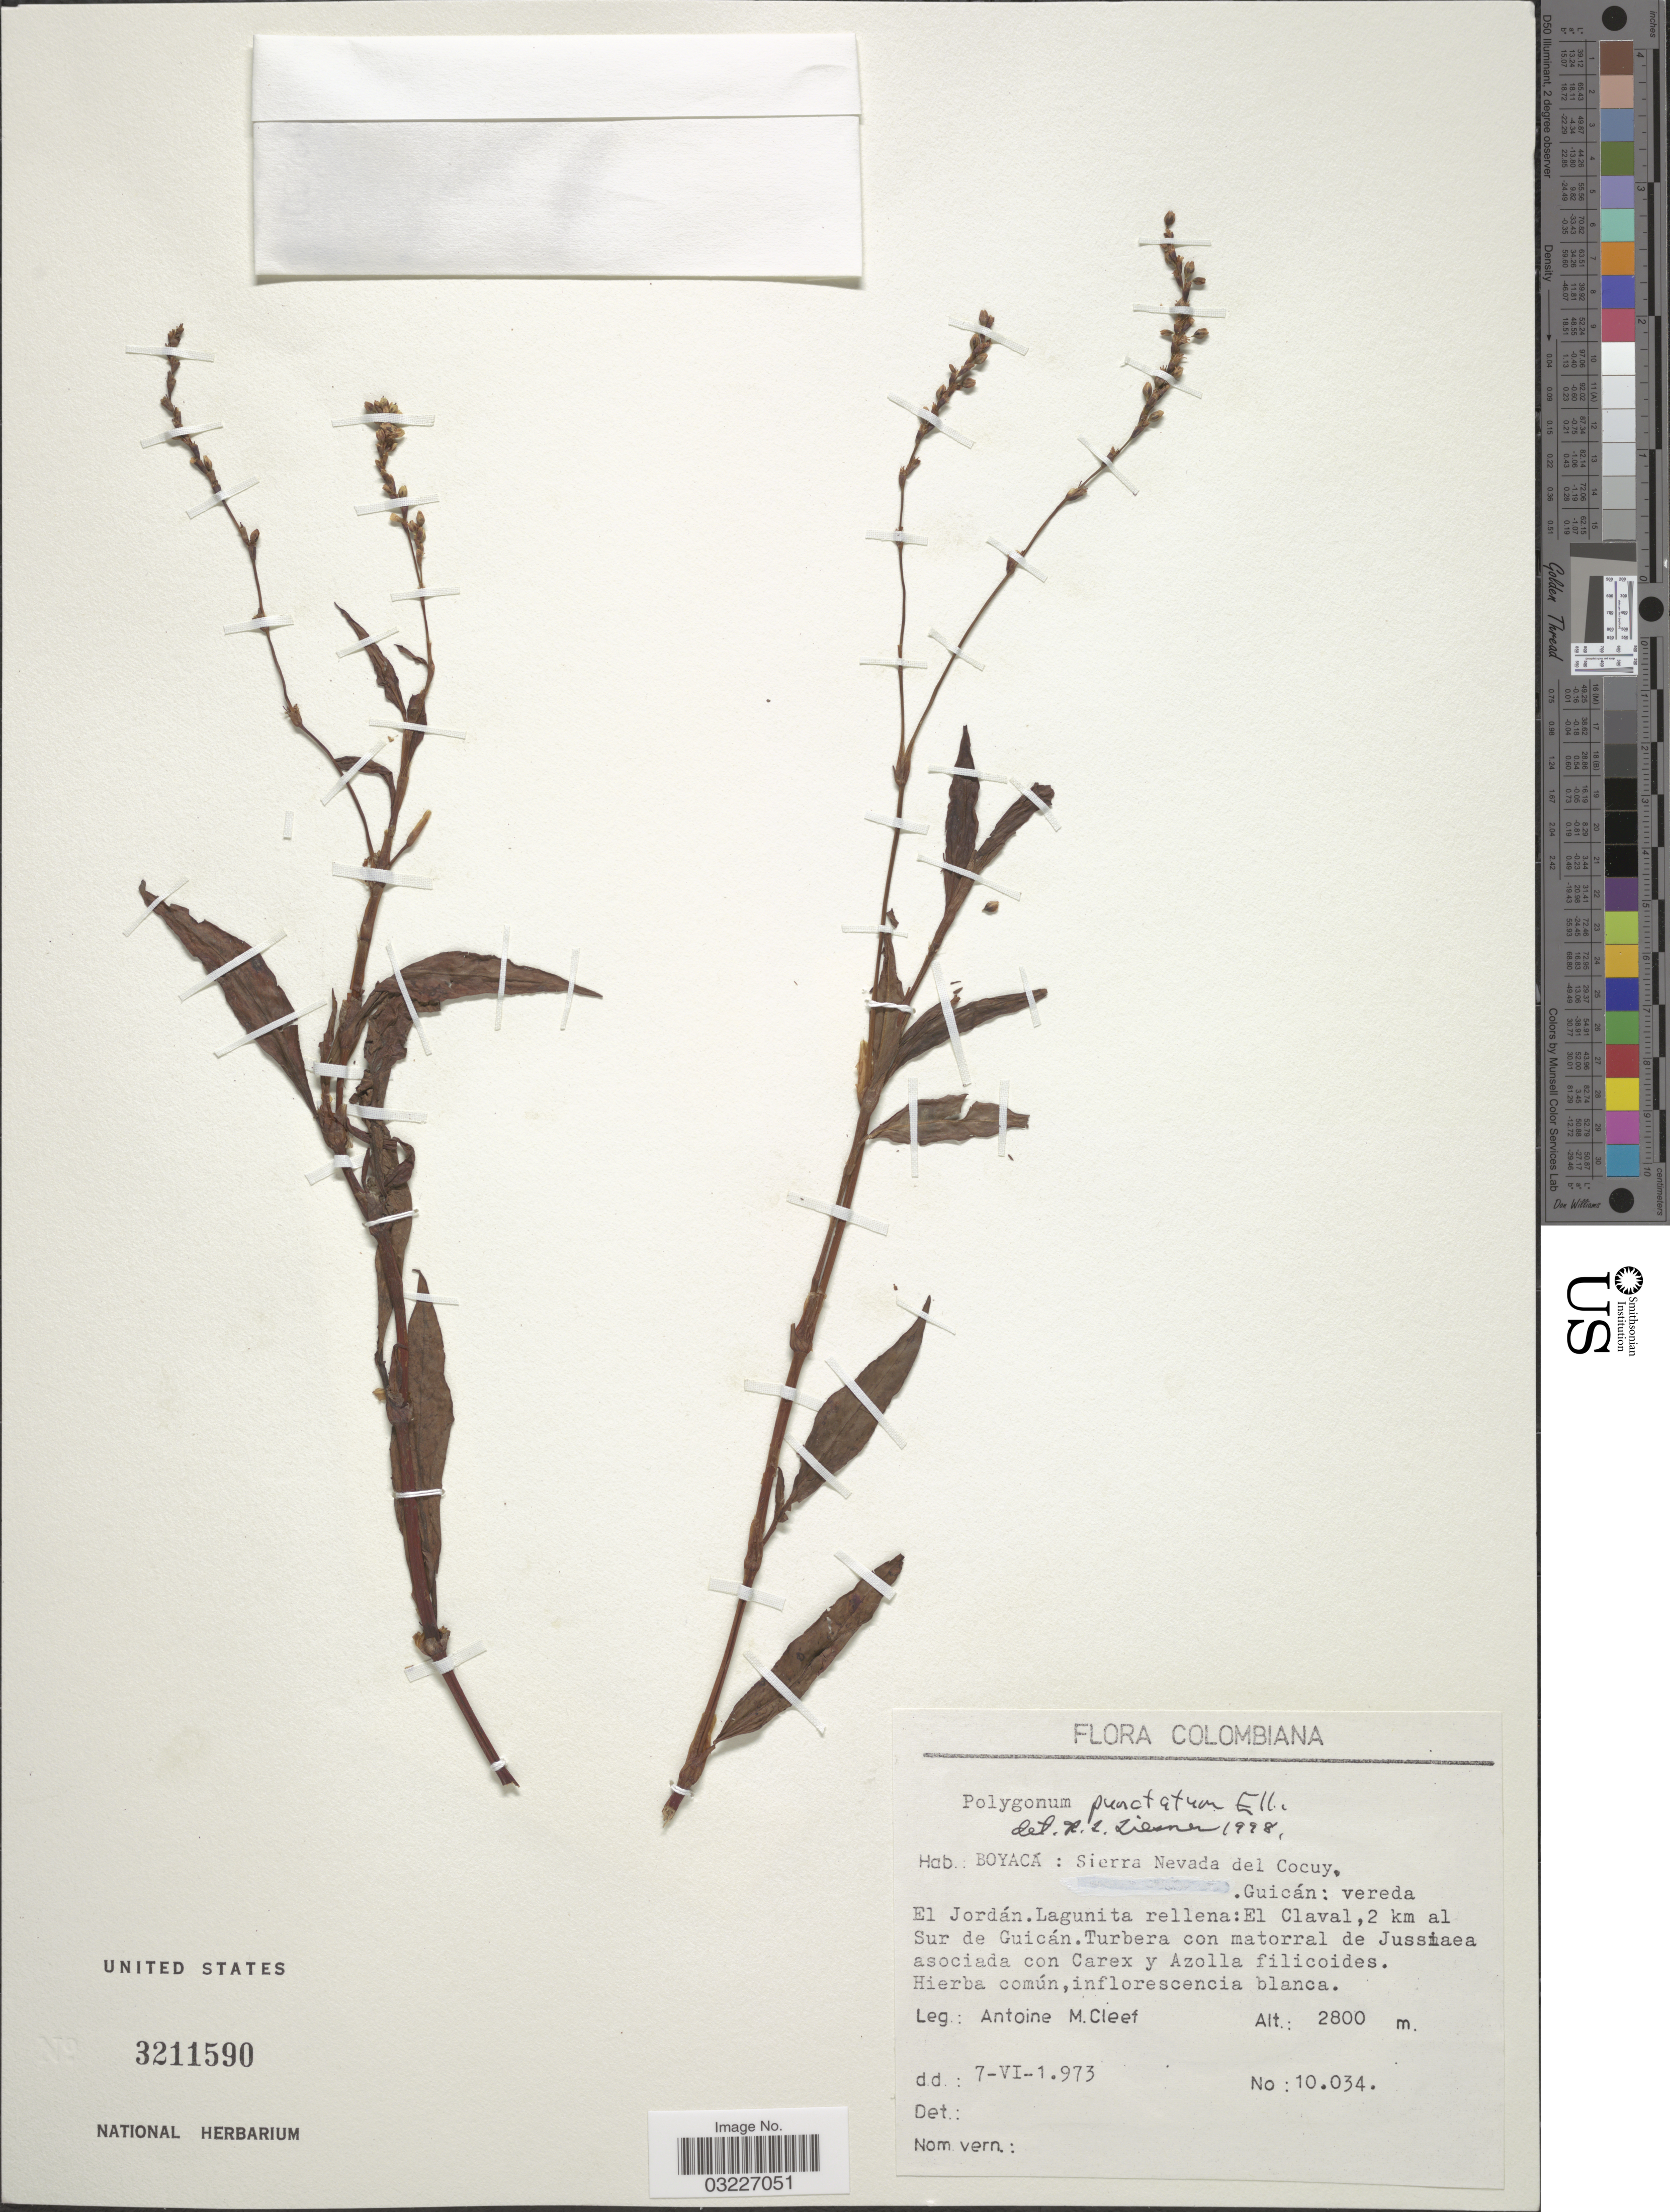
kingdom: Plantae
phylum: Tracheophyta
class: Magnoliopsida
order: Caryophyllales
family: Polygonaceae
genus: Polygonum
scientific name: Polygonum opelousanum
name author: Riddell ex Small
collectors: A. M. Cleef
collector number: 10034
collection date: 1973-06-07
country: Colombia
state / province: Boyacá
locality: Sierra Nevada del Cocuy. Guicán: vereda El Jordán. Lagunita rellena: El Claval, 2 km al Sur de Guicán.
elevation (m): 2800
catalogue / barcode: US 3211590